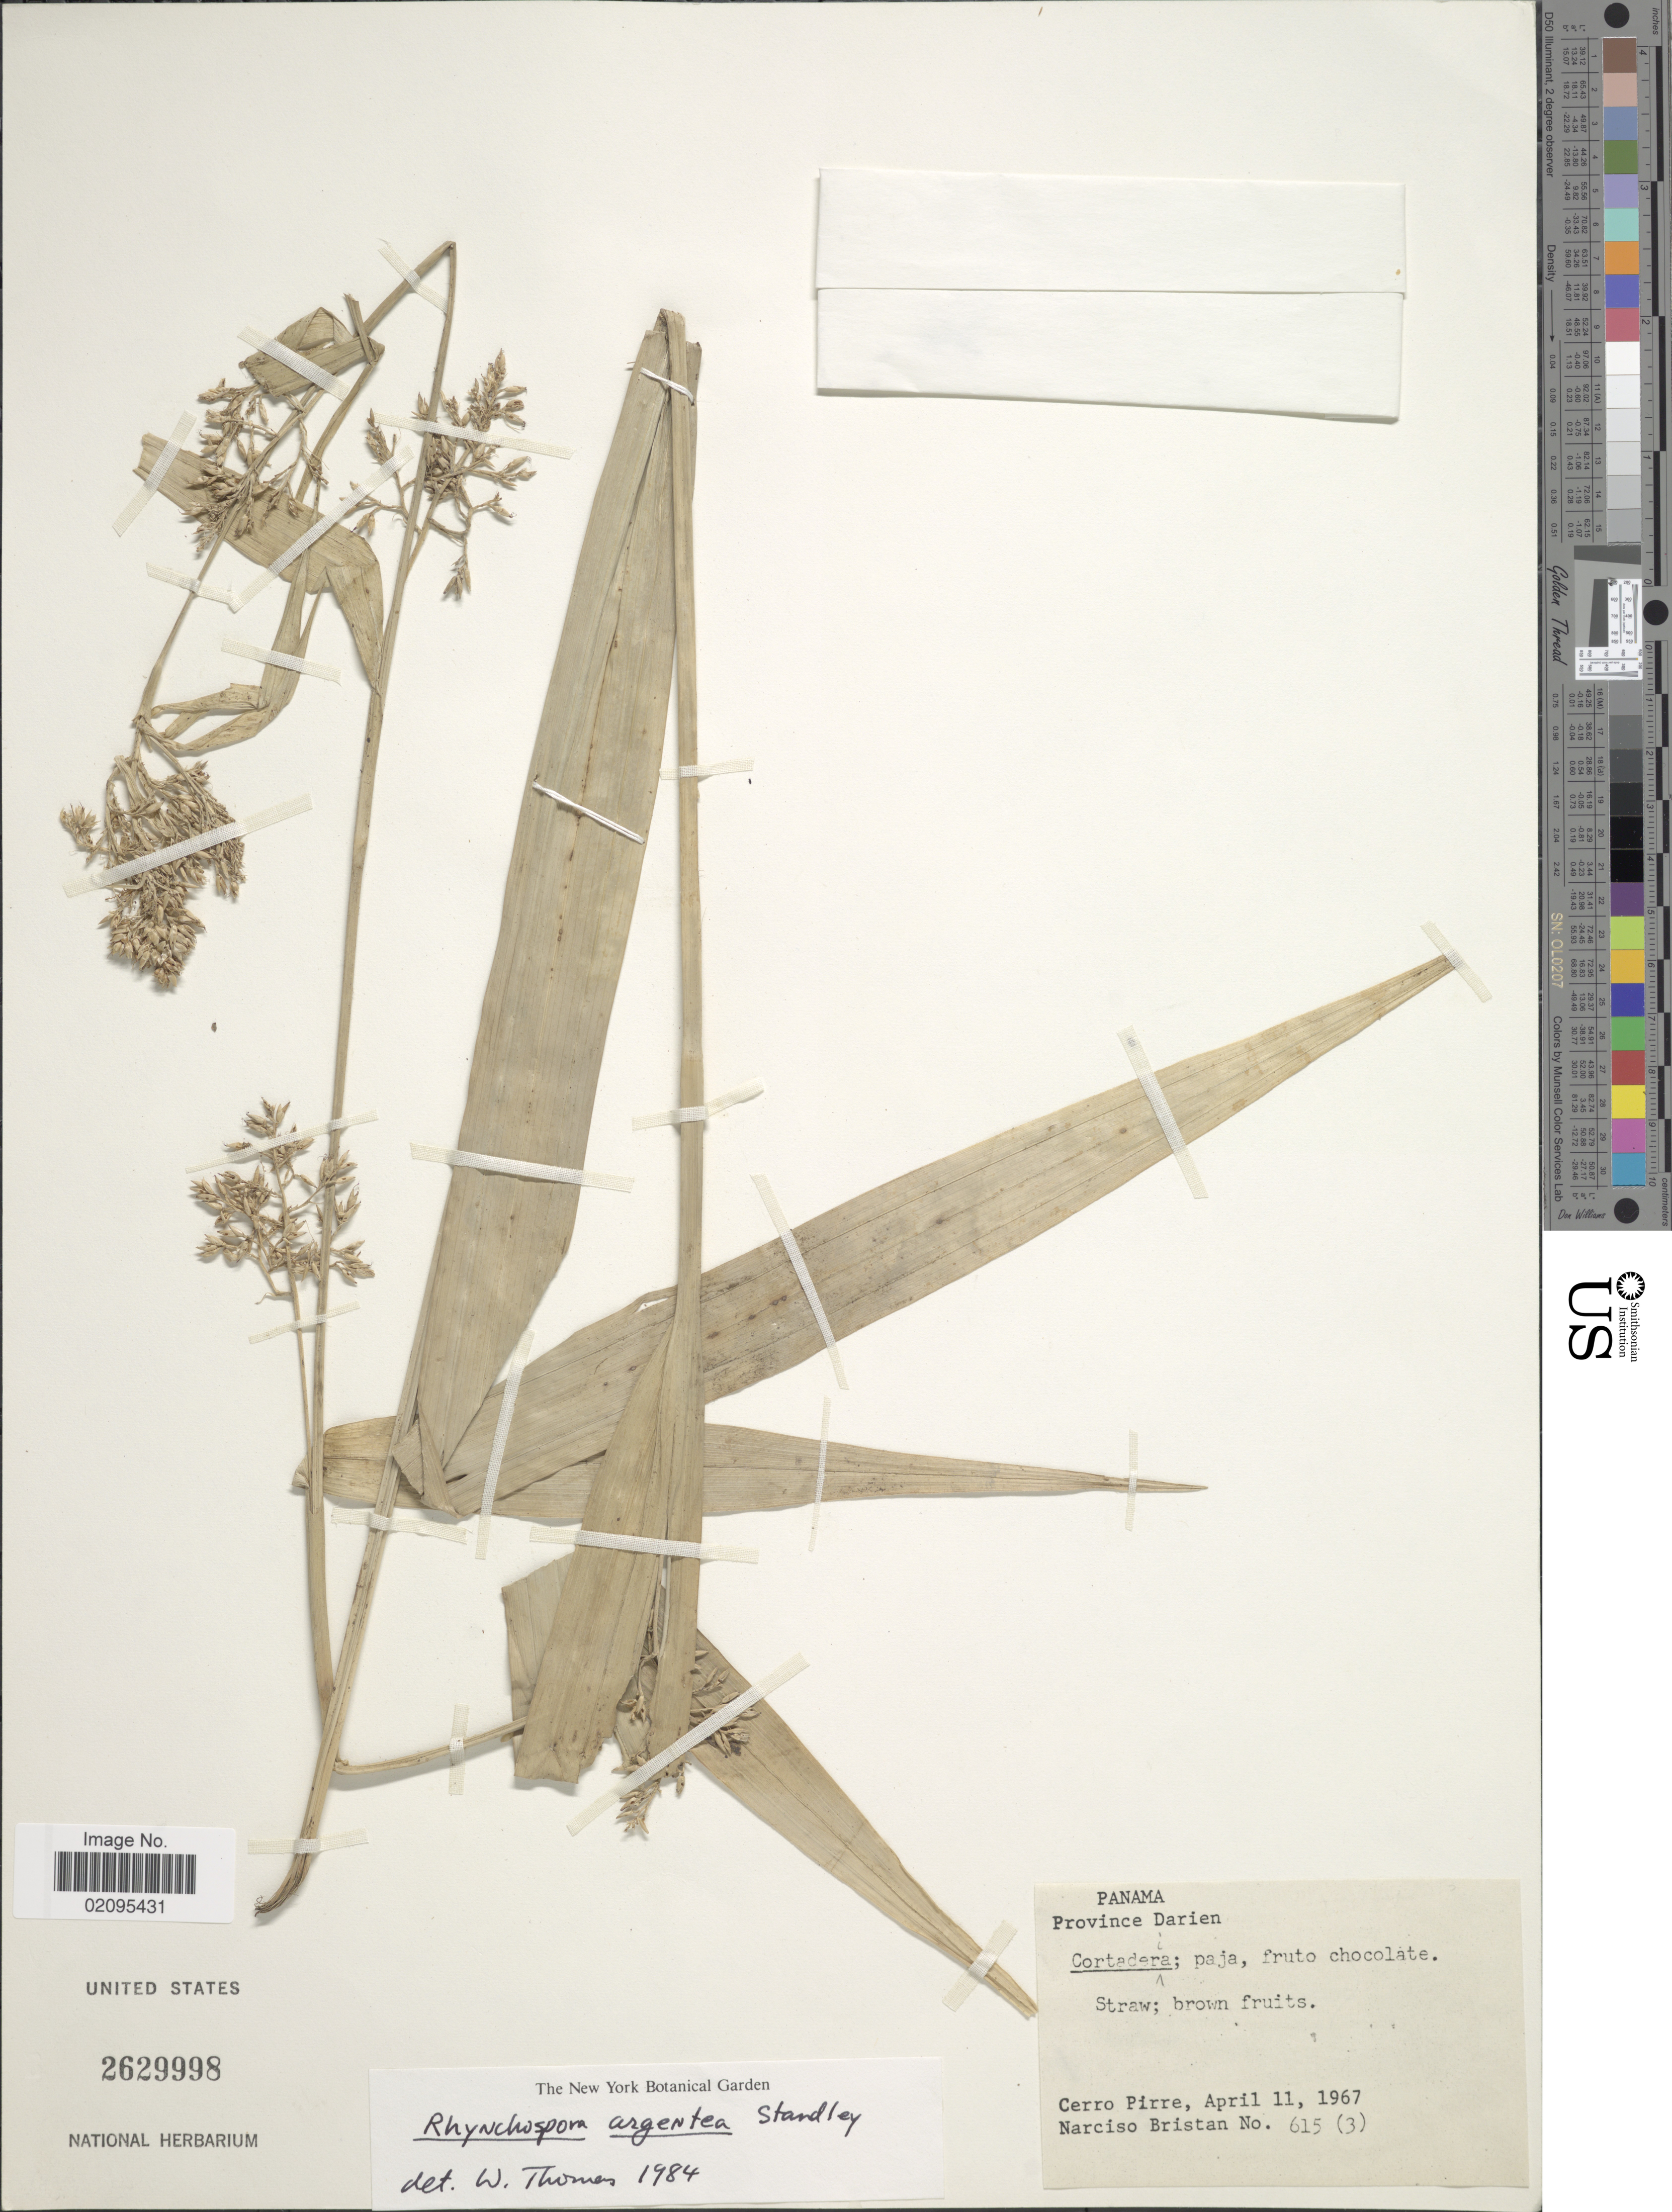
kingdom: Plantae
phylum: Tracheophyta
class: Liliopsida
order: Poales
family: Cyperaceae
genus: Rhynchospora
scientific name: Rhynchospora argentea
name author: Standl.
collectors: N. Bristan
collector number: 615 (3)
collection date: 1967-04-11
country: Panama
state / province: Darién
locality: Cortadera, Cerro Pirre.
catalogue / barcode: US 2629998